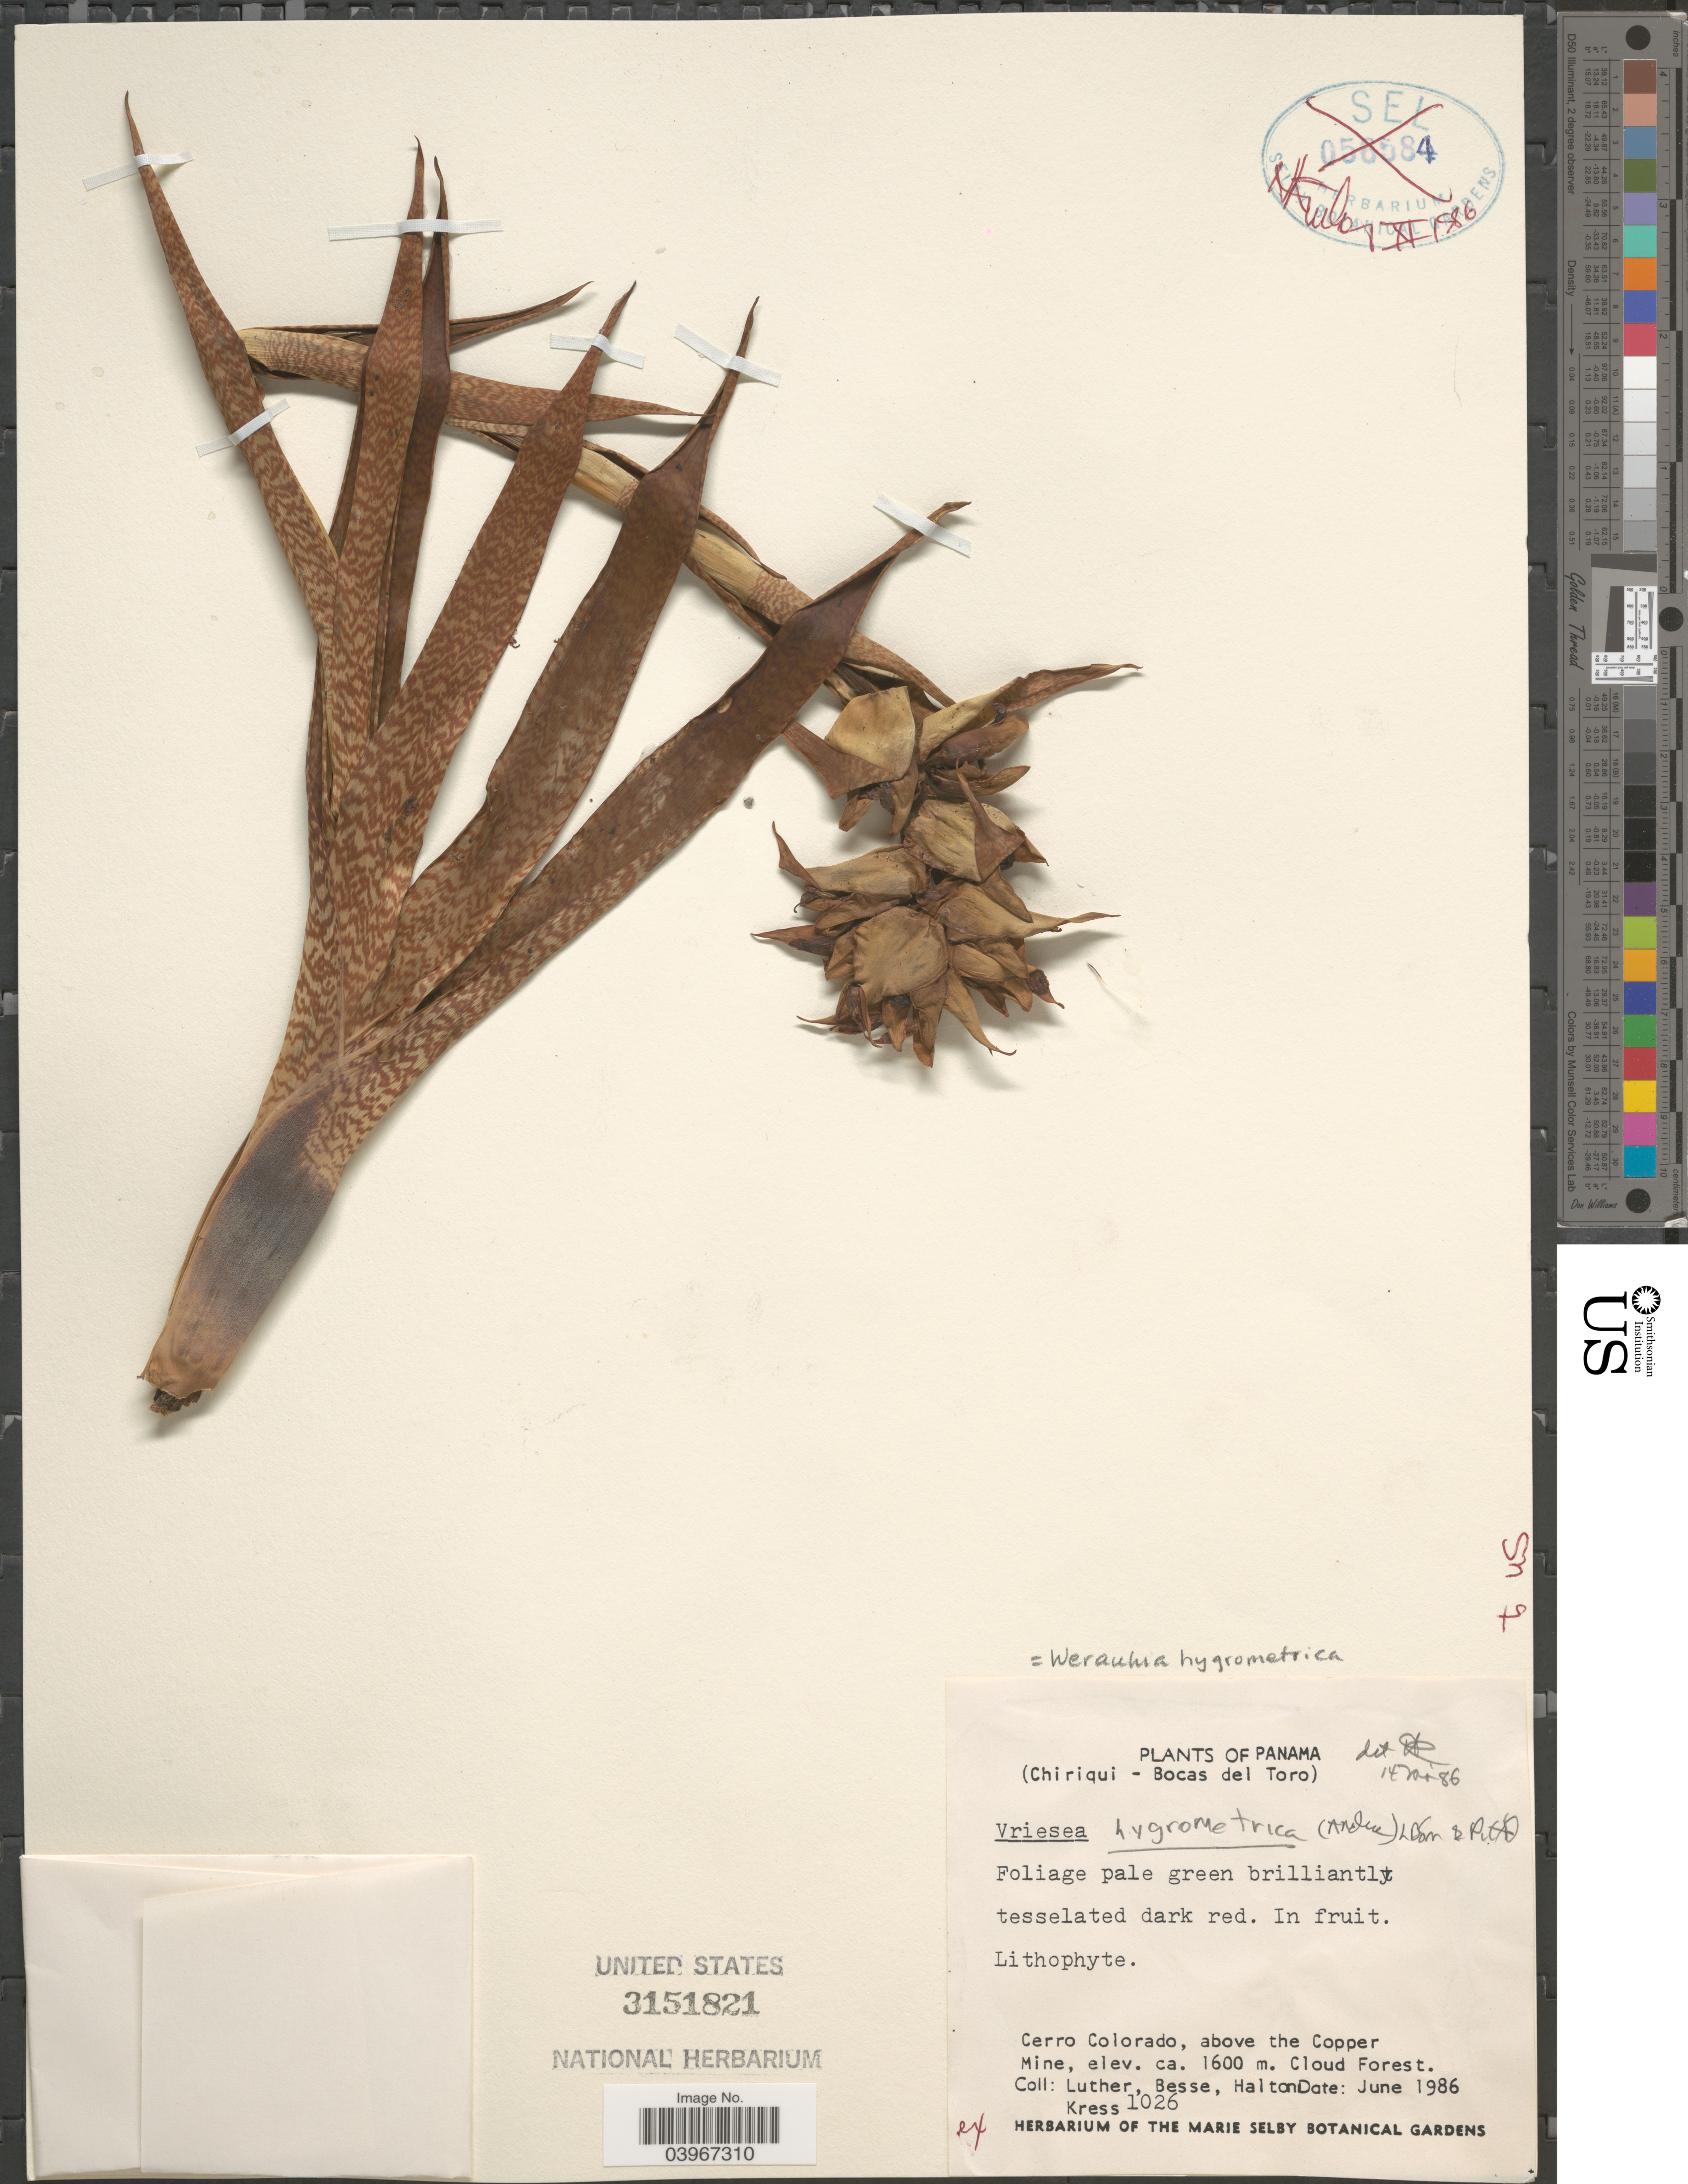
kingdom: Plantae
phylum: Tracheophyta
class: Liliopsida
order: Poales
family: Bromeliaceae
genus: Werauhia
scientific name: Werauhia hygrometrica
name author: (André) J.R. Grant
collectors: -- Luther, -. Besse, -. Halton & -- Kress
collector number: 1026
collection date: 1986-06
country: Panama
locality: Chiriqui - Bocas del Toro. Cerro Colorado, above the Copper Mine. Cloud Forest.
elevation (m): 1600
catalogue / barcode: US 3151821